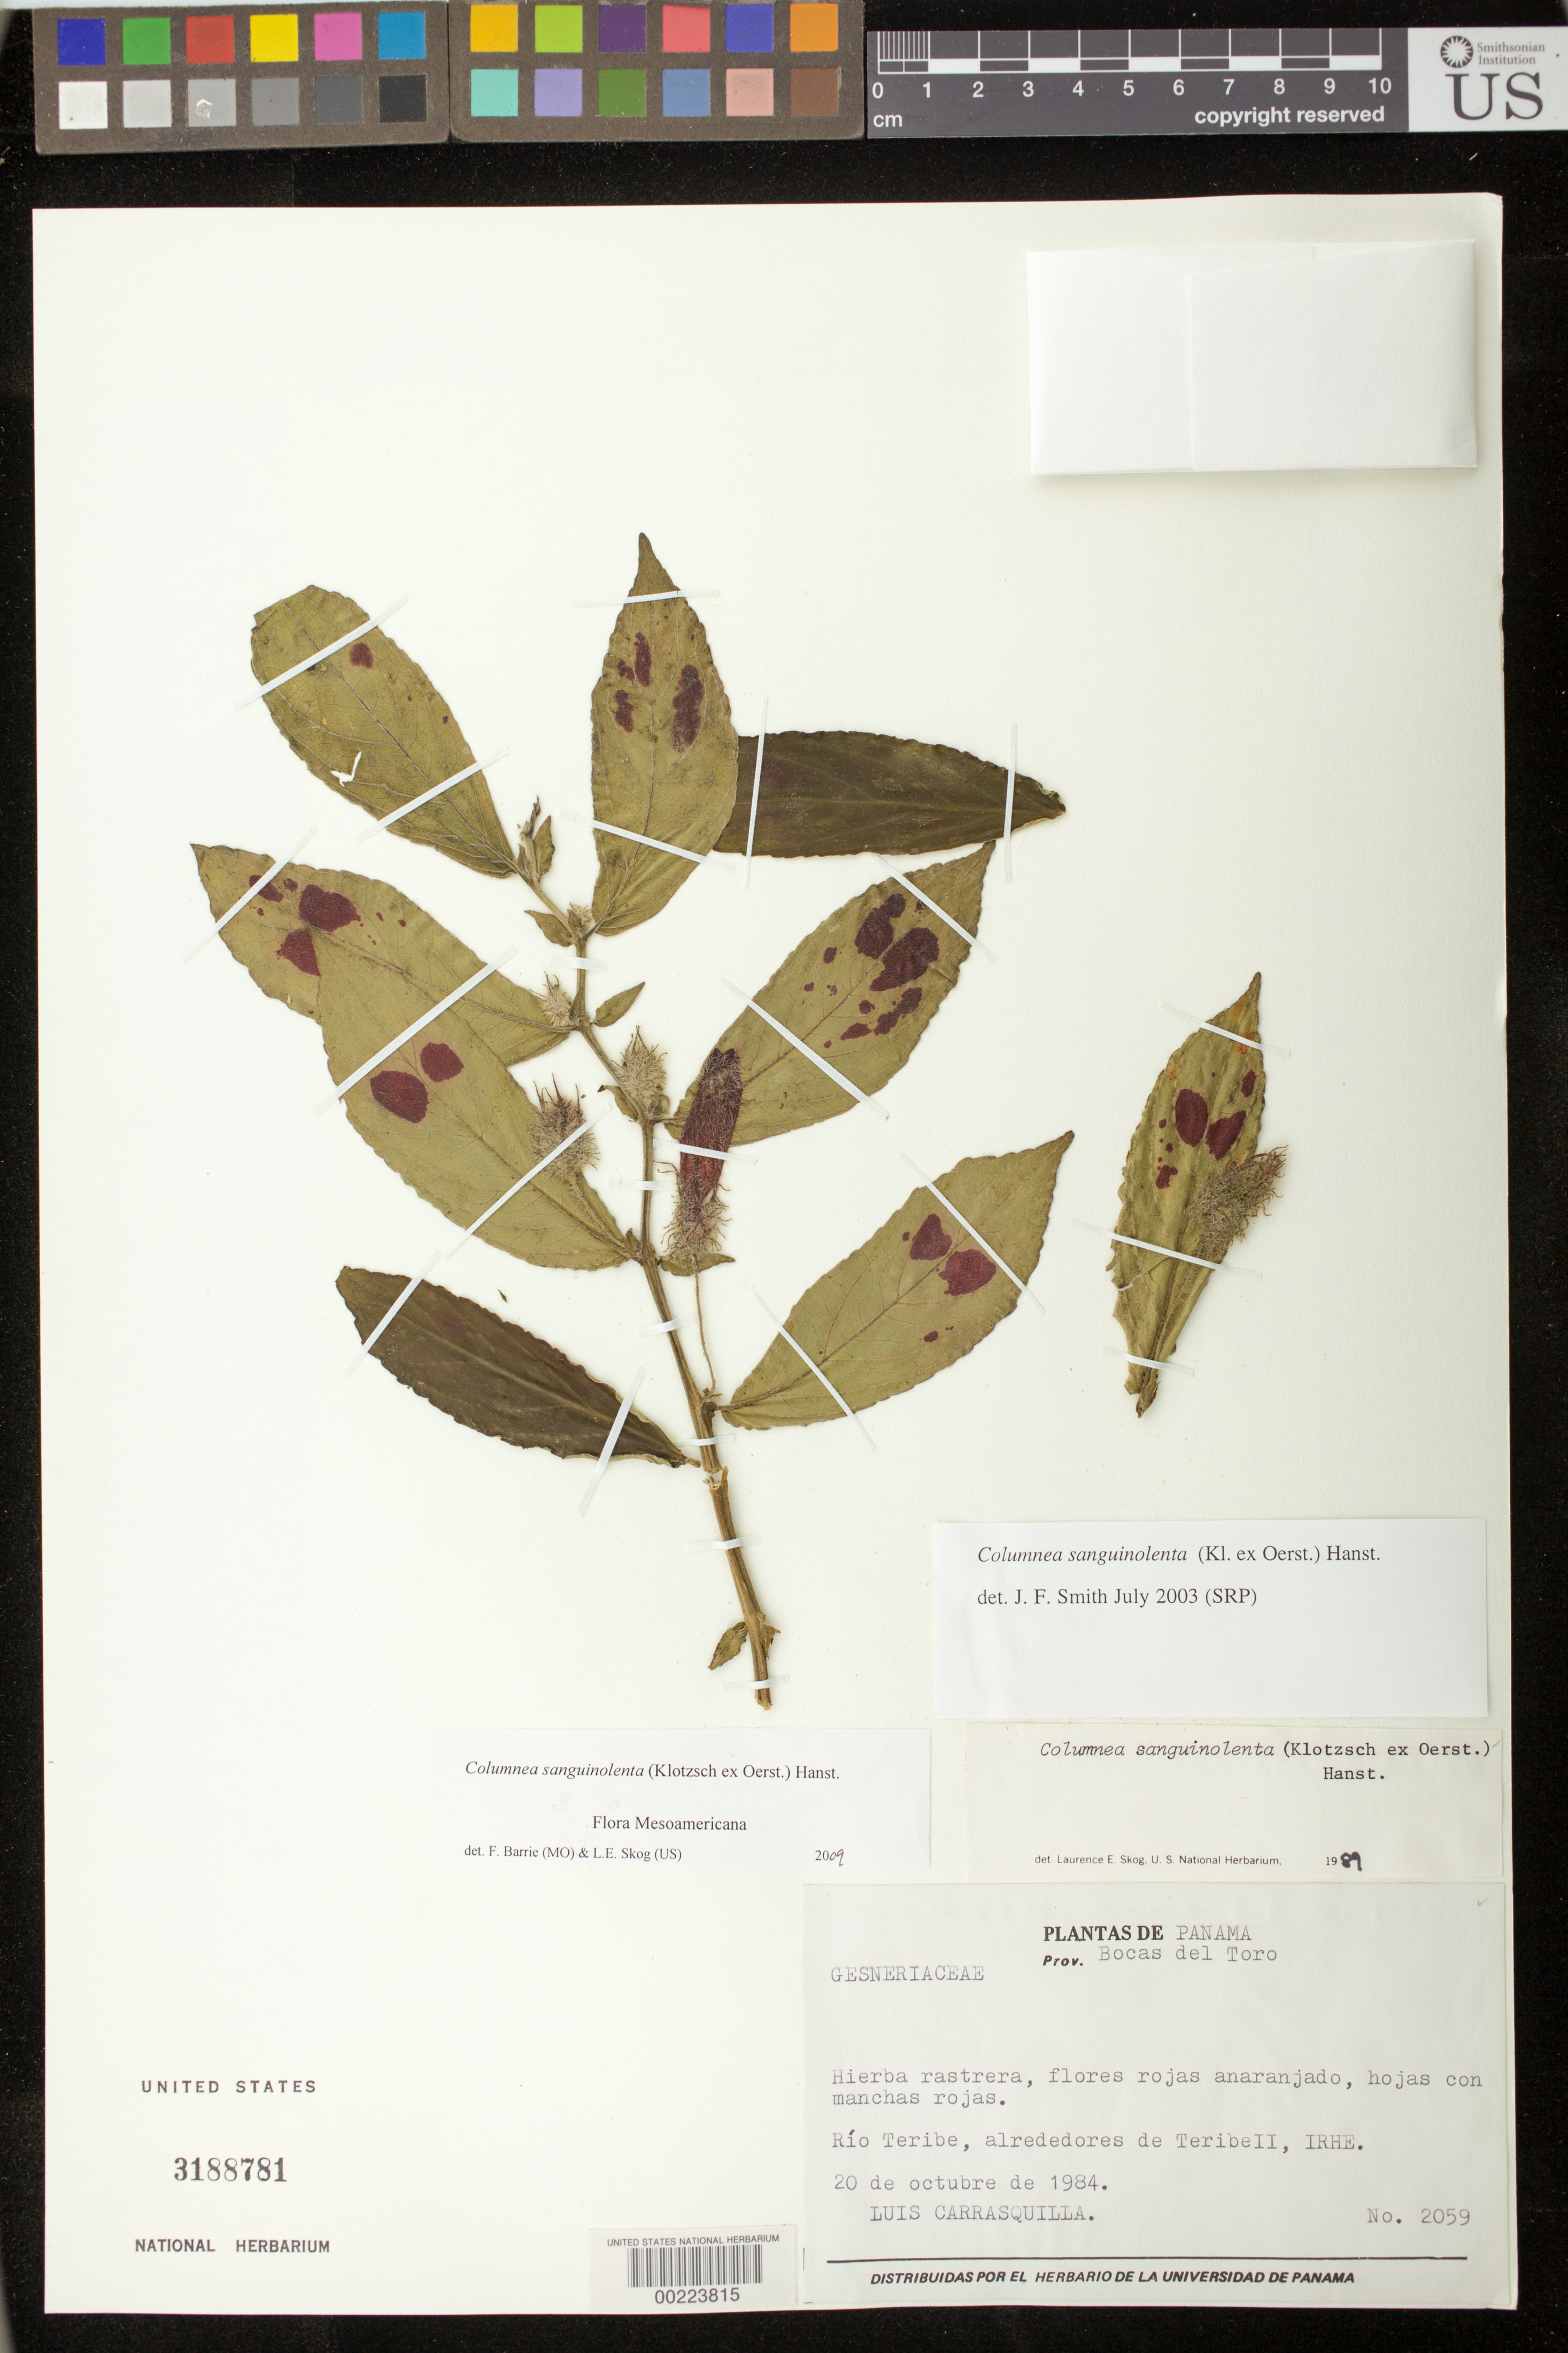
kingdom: Plantae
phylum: Tracheophyta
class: Magnoliopsida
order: Lamiales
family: Gesneriaceae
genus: Columnea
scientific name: Columnea sanguinolenta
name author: (Klotzsch ex Oerst.) Hanst.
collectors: L. Carrasquilla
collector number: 2059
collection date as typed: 20 Oct 1984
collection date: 1984-10-20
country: Panama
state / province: Bocas del Toro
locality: Rio Teribe, vicinity of Teribe II, IRHE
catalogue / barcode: US 3188781